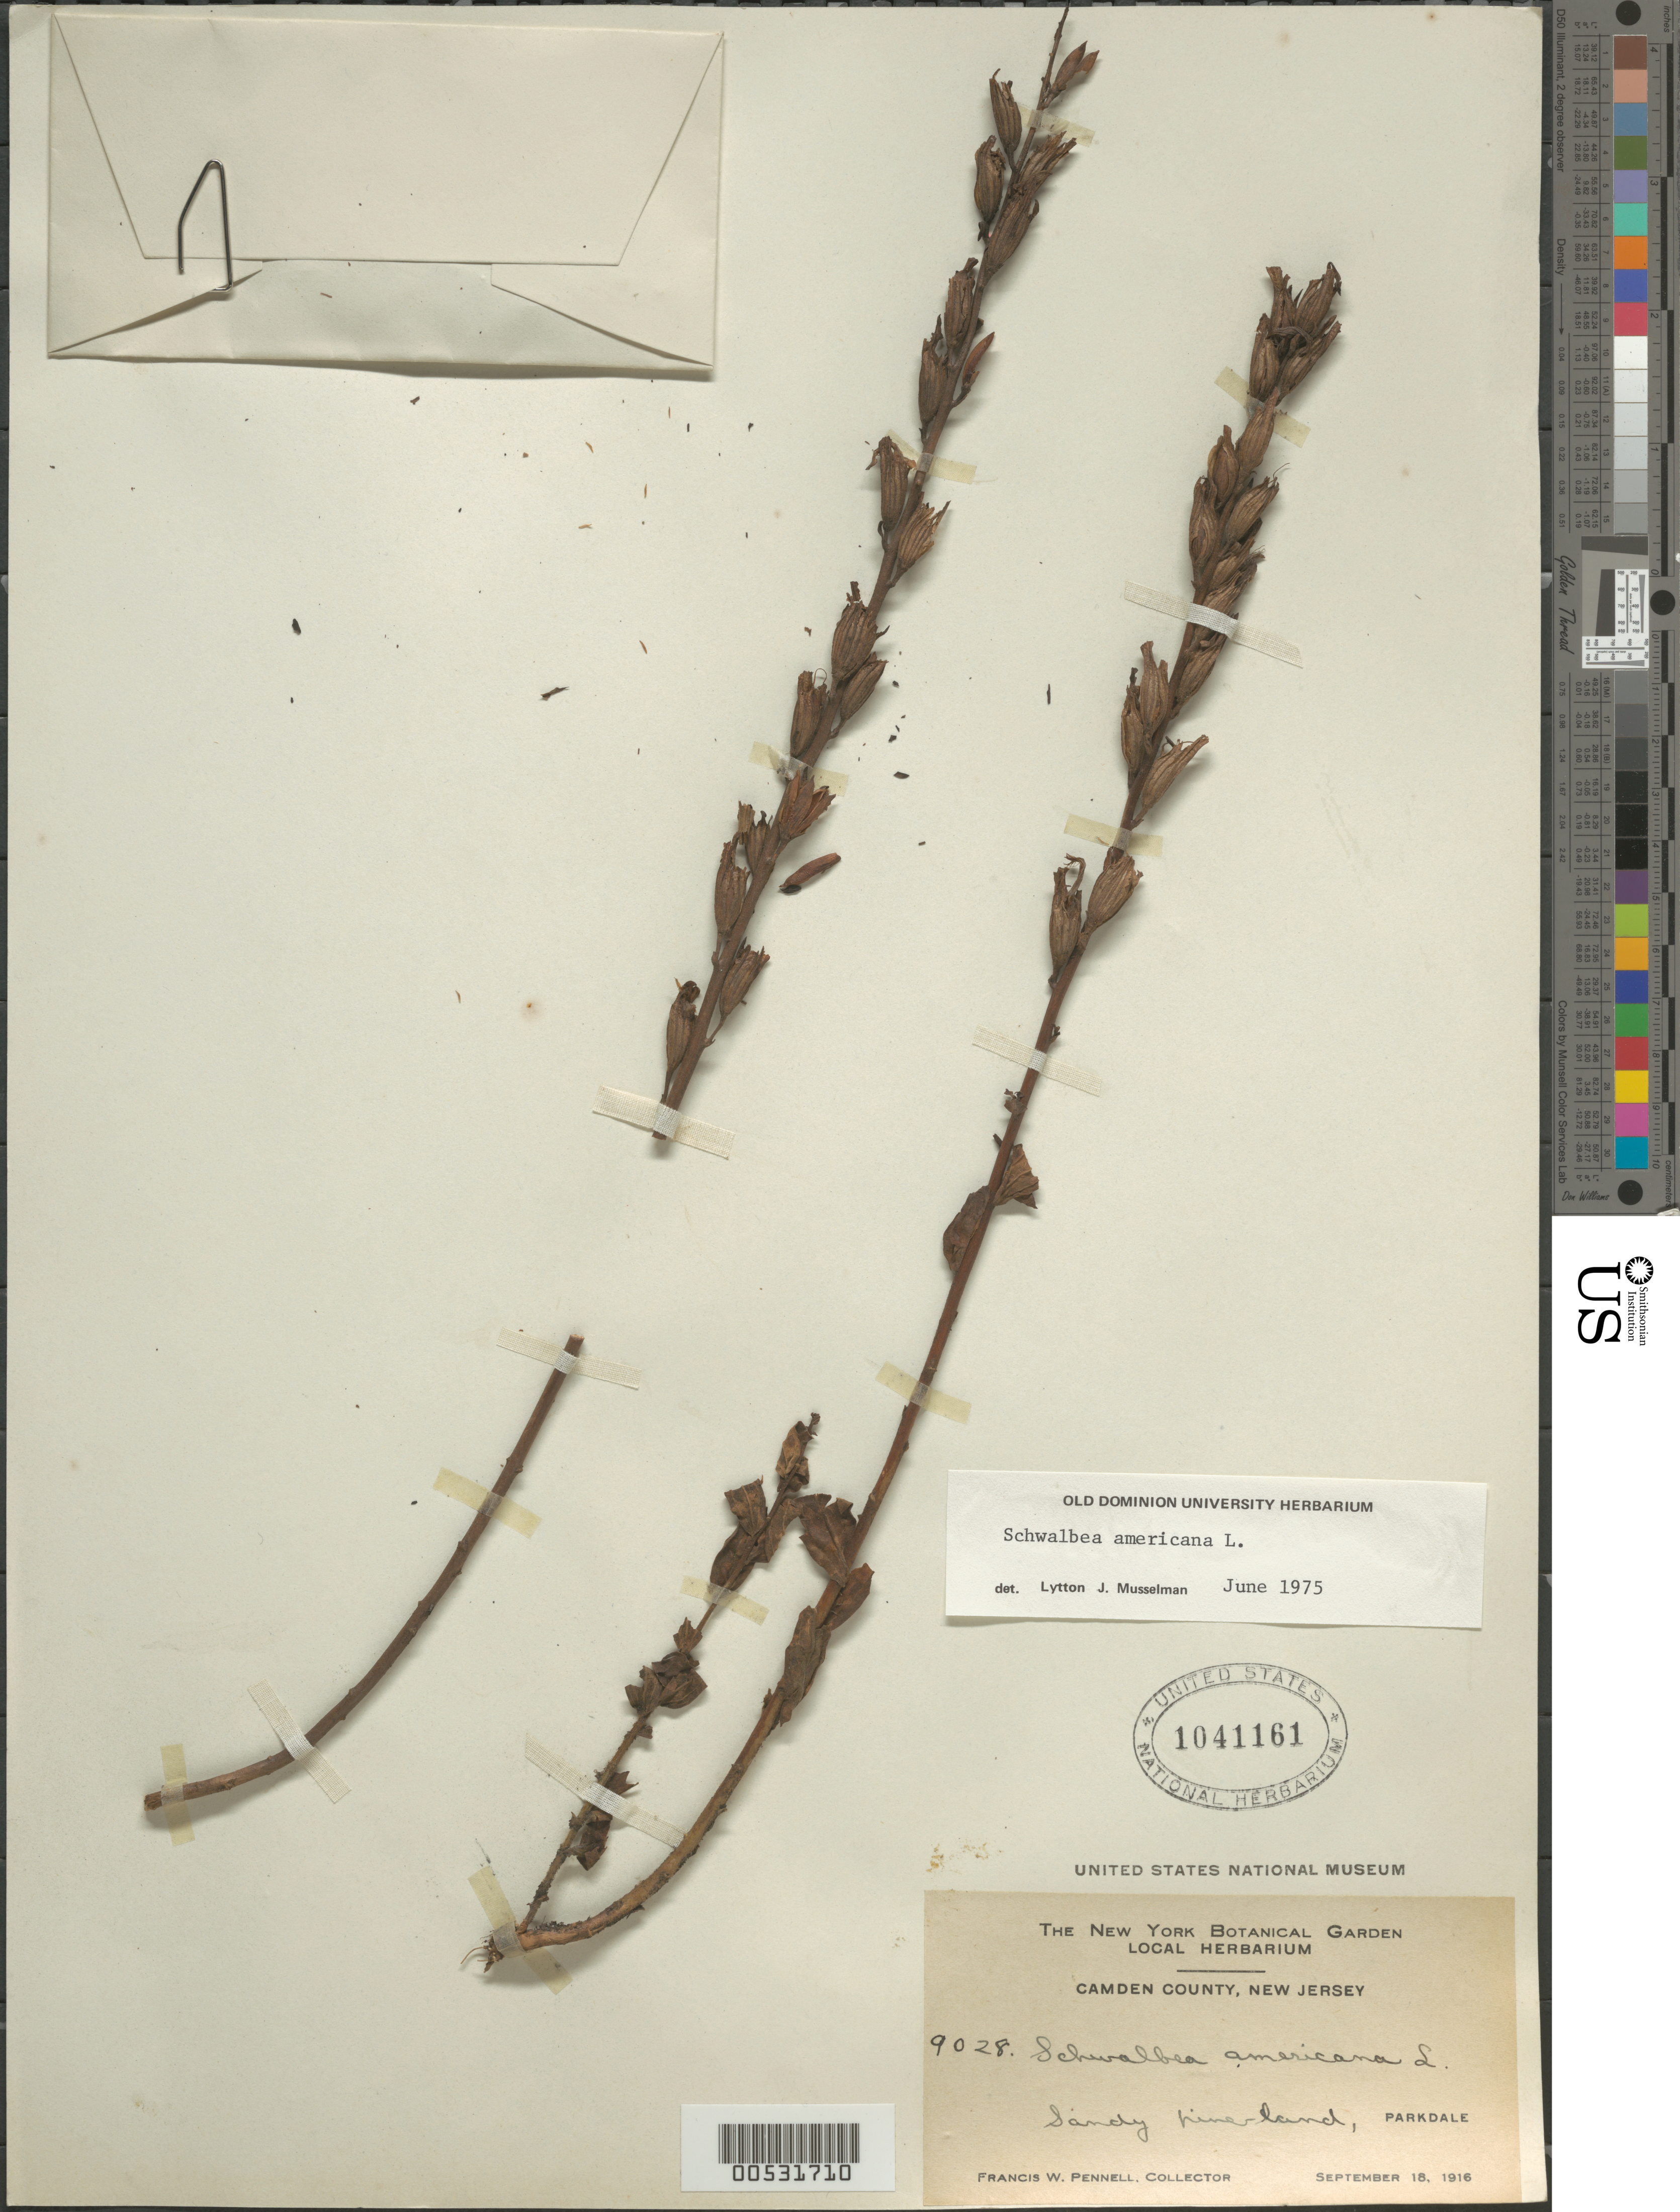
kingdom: Plantae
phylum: Tracheophyta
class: Magnoliopsida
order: Lamiales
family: Orobanchaceae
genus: Schwalbea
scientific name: Schwalbea americana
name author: L.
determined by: Musselman, Lytton J.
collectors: F. W. Pennell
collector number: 9028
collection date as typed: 18 Sep 1916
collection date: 1916-09-18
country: United States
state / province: New Jersey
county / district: Camden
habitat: sandy pineland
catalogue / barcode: US 1041161